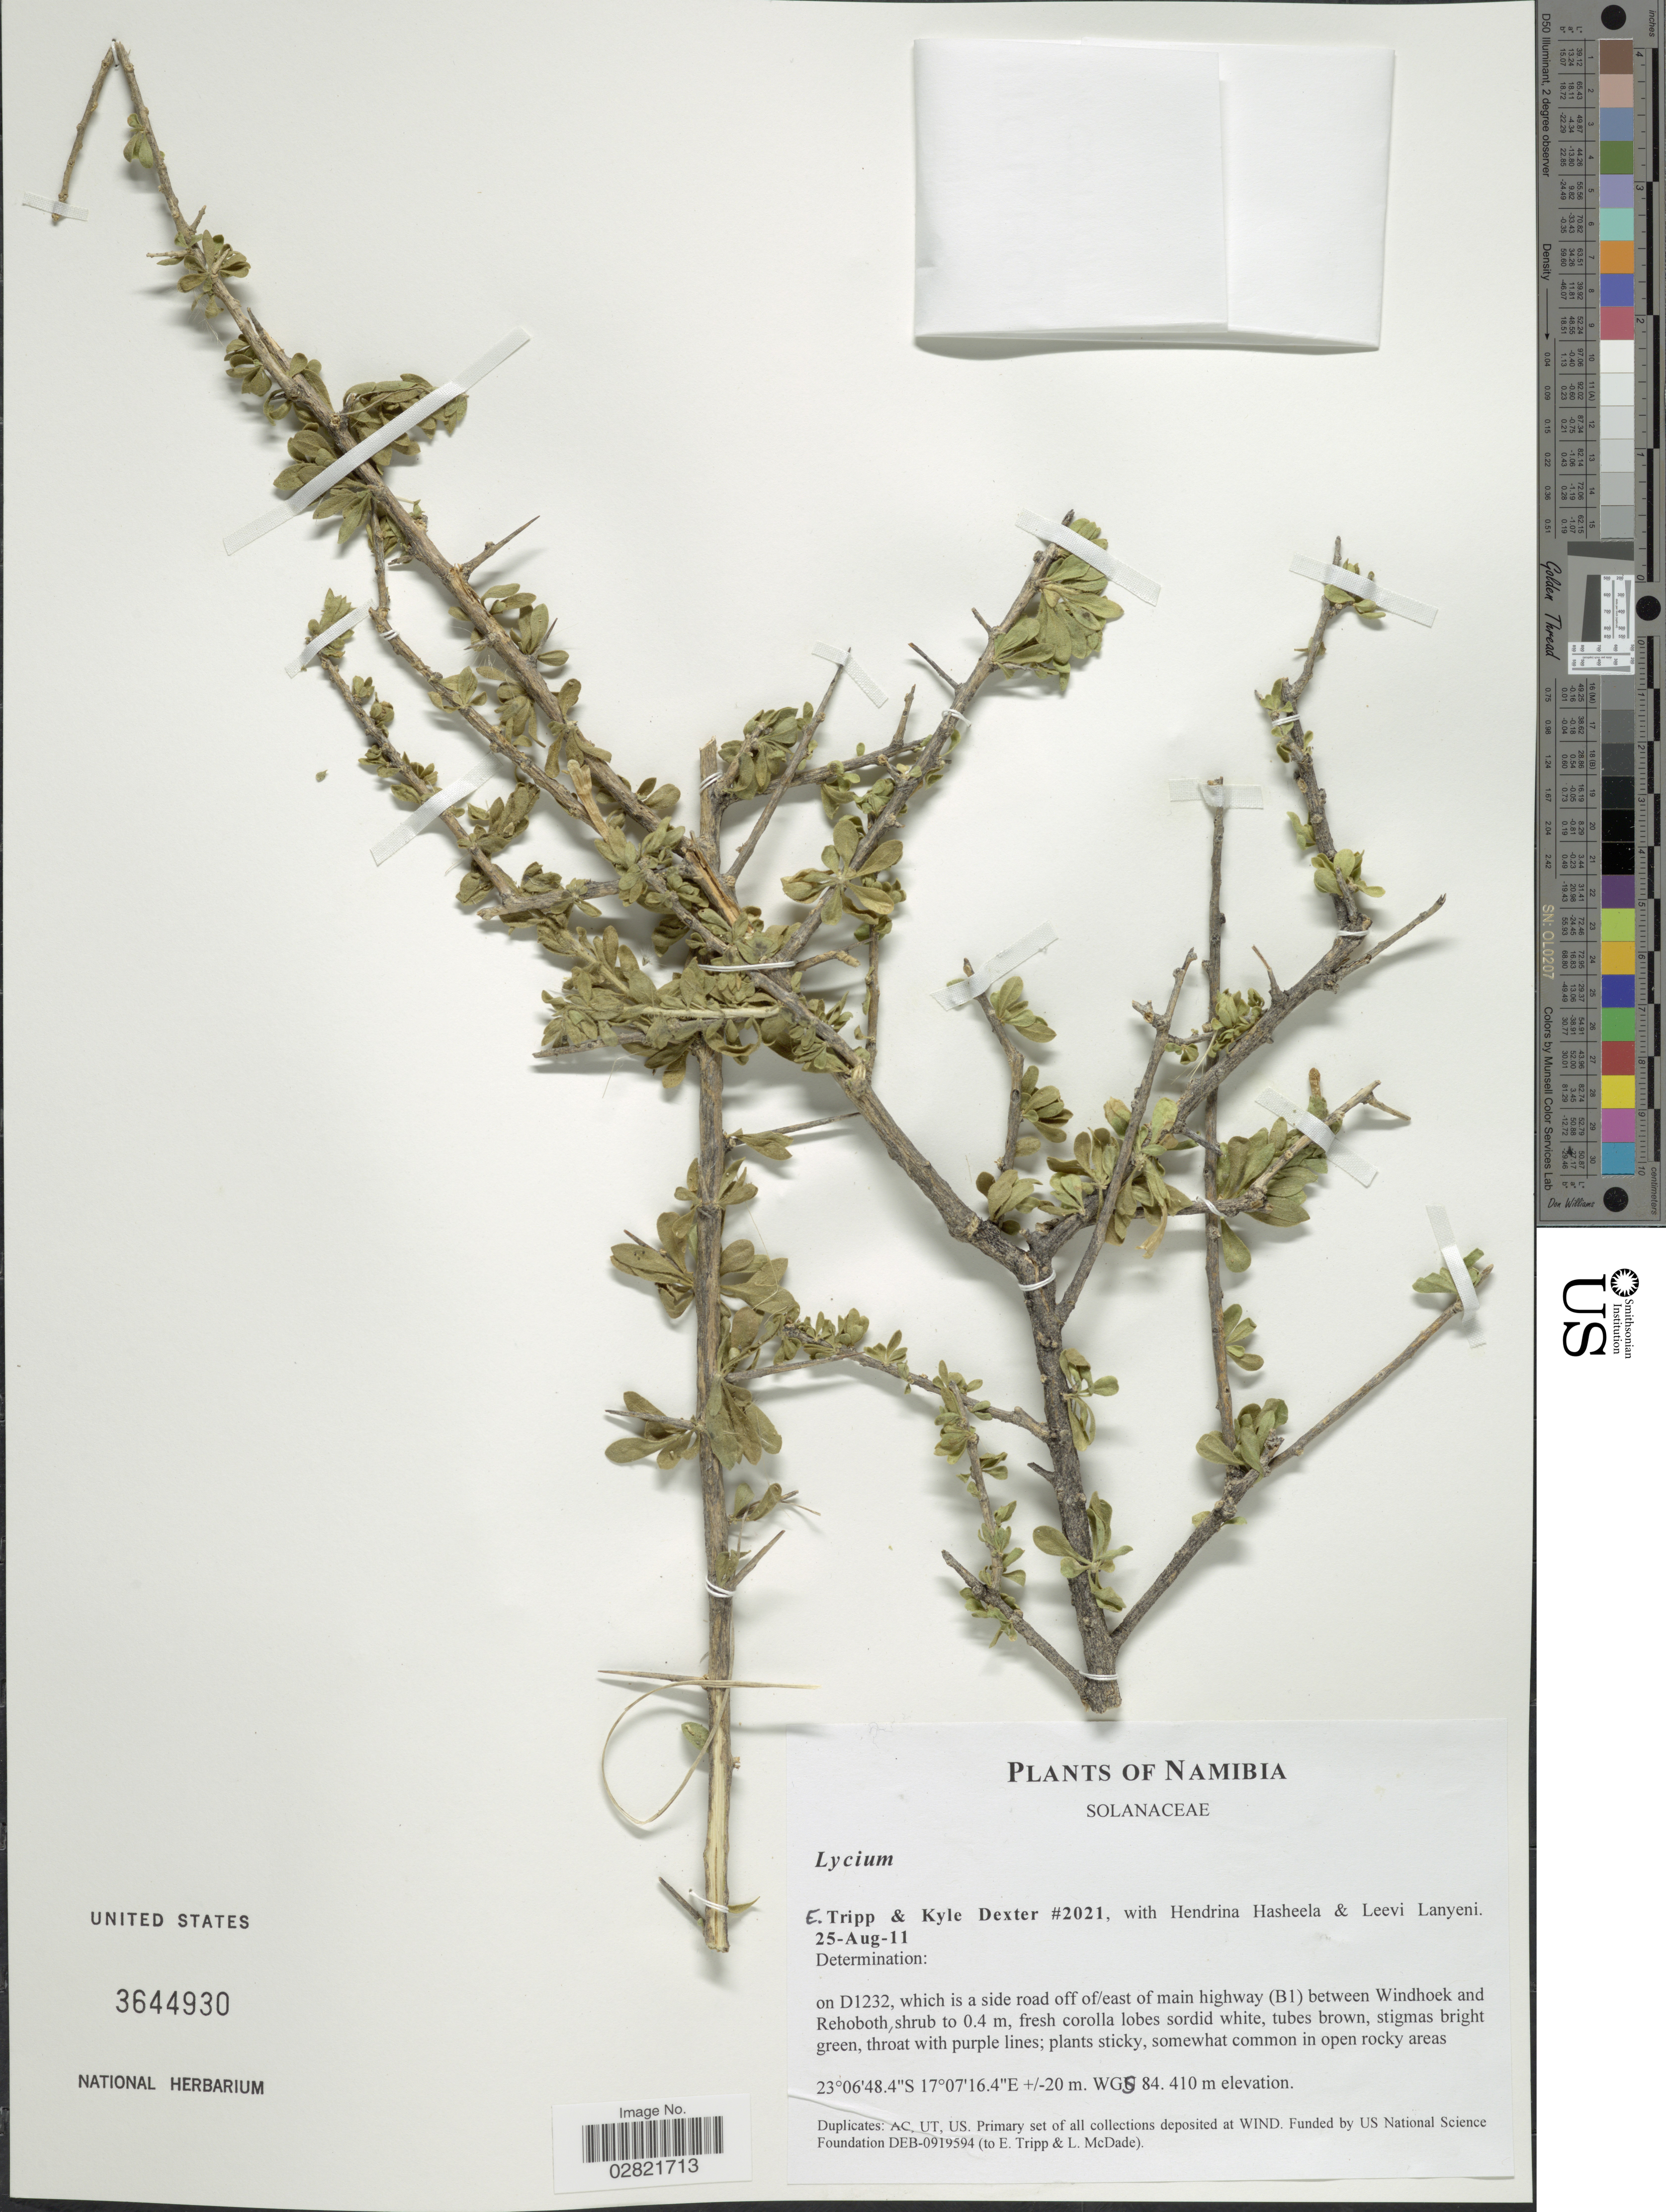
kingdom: Plantae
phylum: Tracheophyta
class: Magnoliopsida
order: Solanales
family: Solanaceae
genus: Lycium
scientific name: Lycium sp.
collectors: E. Tripp, K. Dexter, H. Hasheela & L. Lanyeni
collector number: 2021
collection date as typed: Transcribed d/m/y: 25/8/11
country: Namibia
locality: On D1232, which is a side road off of/east of main highway (B1) between Windhoek and Rehoboth. WGS 84.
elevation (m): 410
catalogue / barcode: US 3644930